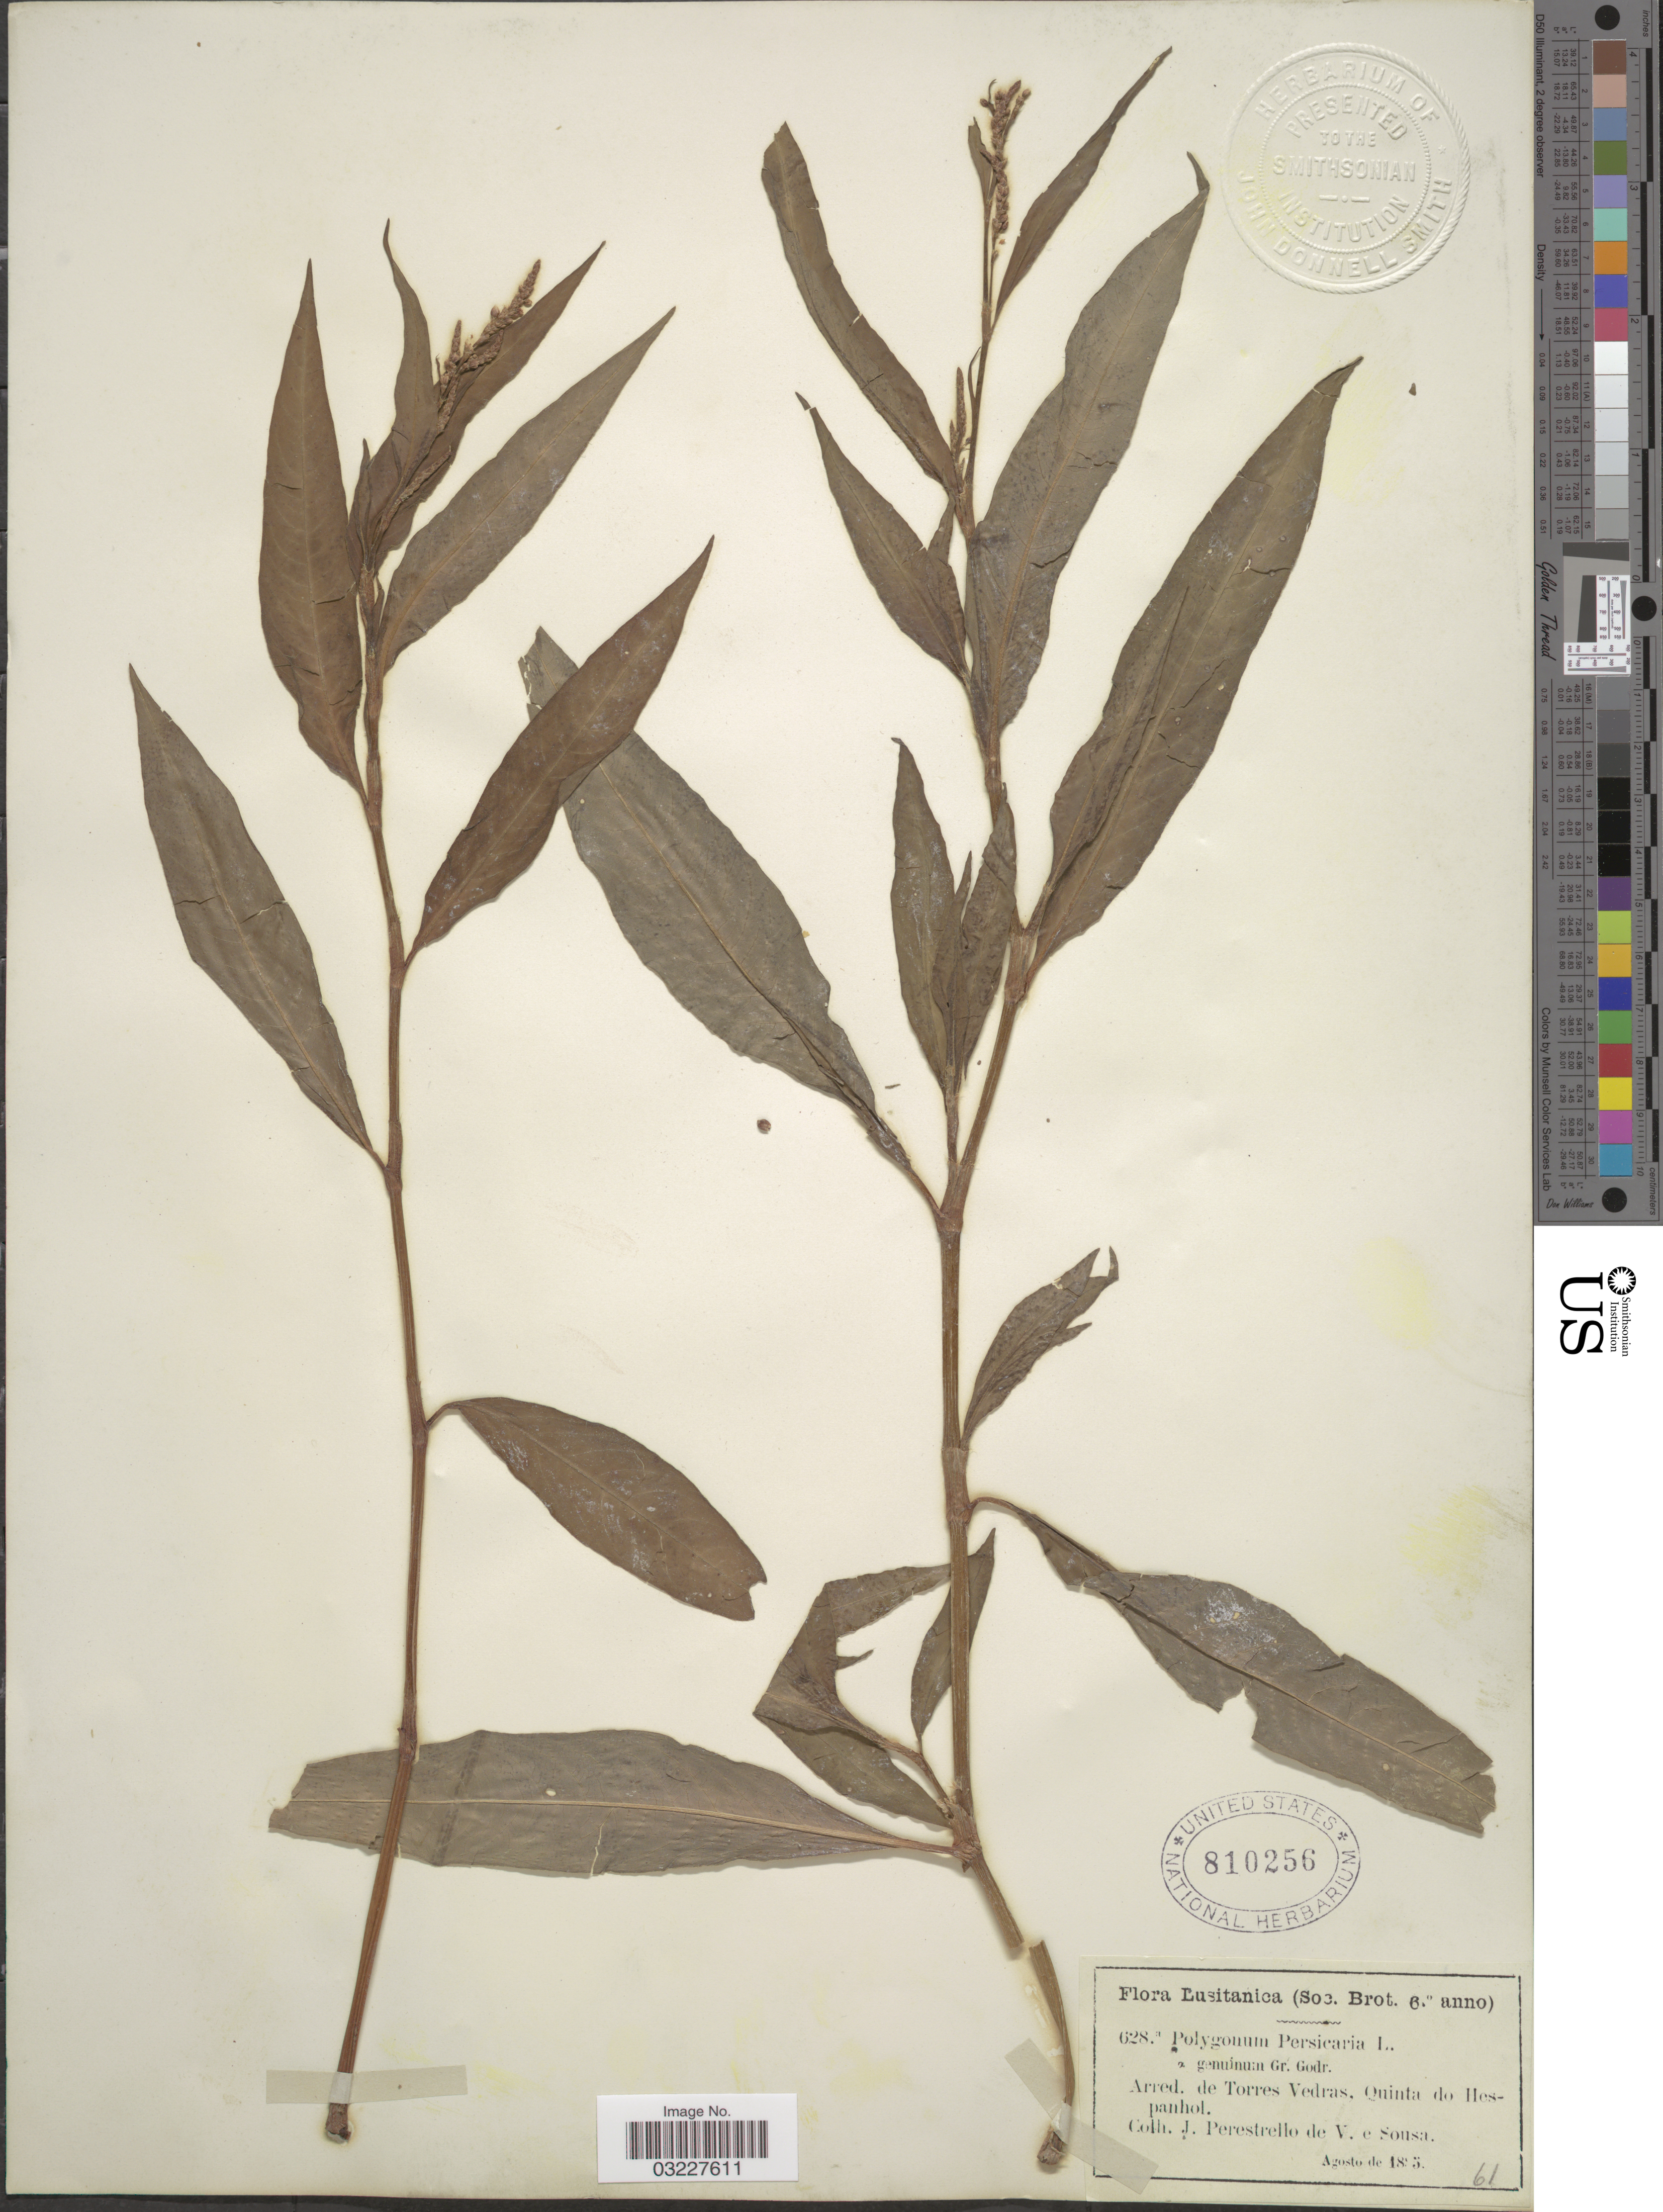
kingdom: Plantae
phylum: Tracheophyta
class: Magnoliopsida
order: Caryophyllales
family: Polygonaceae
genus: Polygonum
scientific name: Polygonum persicaria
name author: L.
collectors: J. Perestrello de V. & -. Sousa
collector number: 628a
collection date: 1895-08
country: Portugal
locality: Lusitanica, Arred. de Torres Vedras. Quinta do Hespanhol.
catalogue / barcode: US 810256